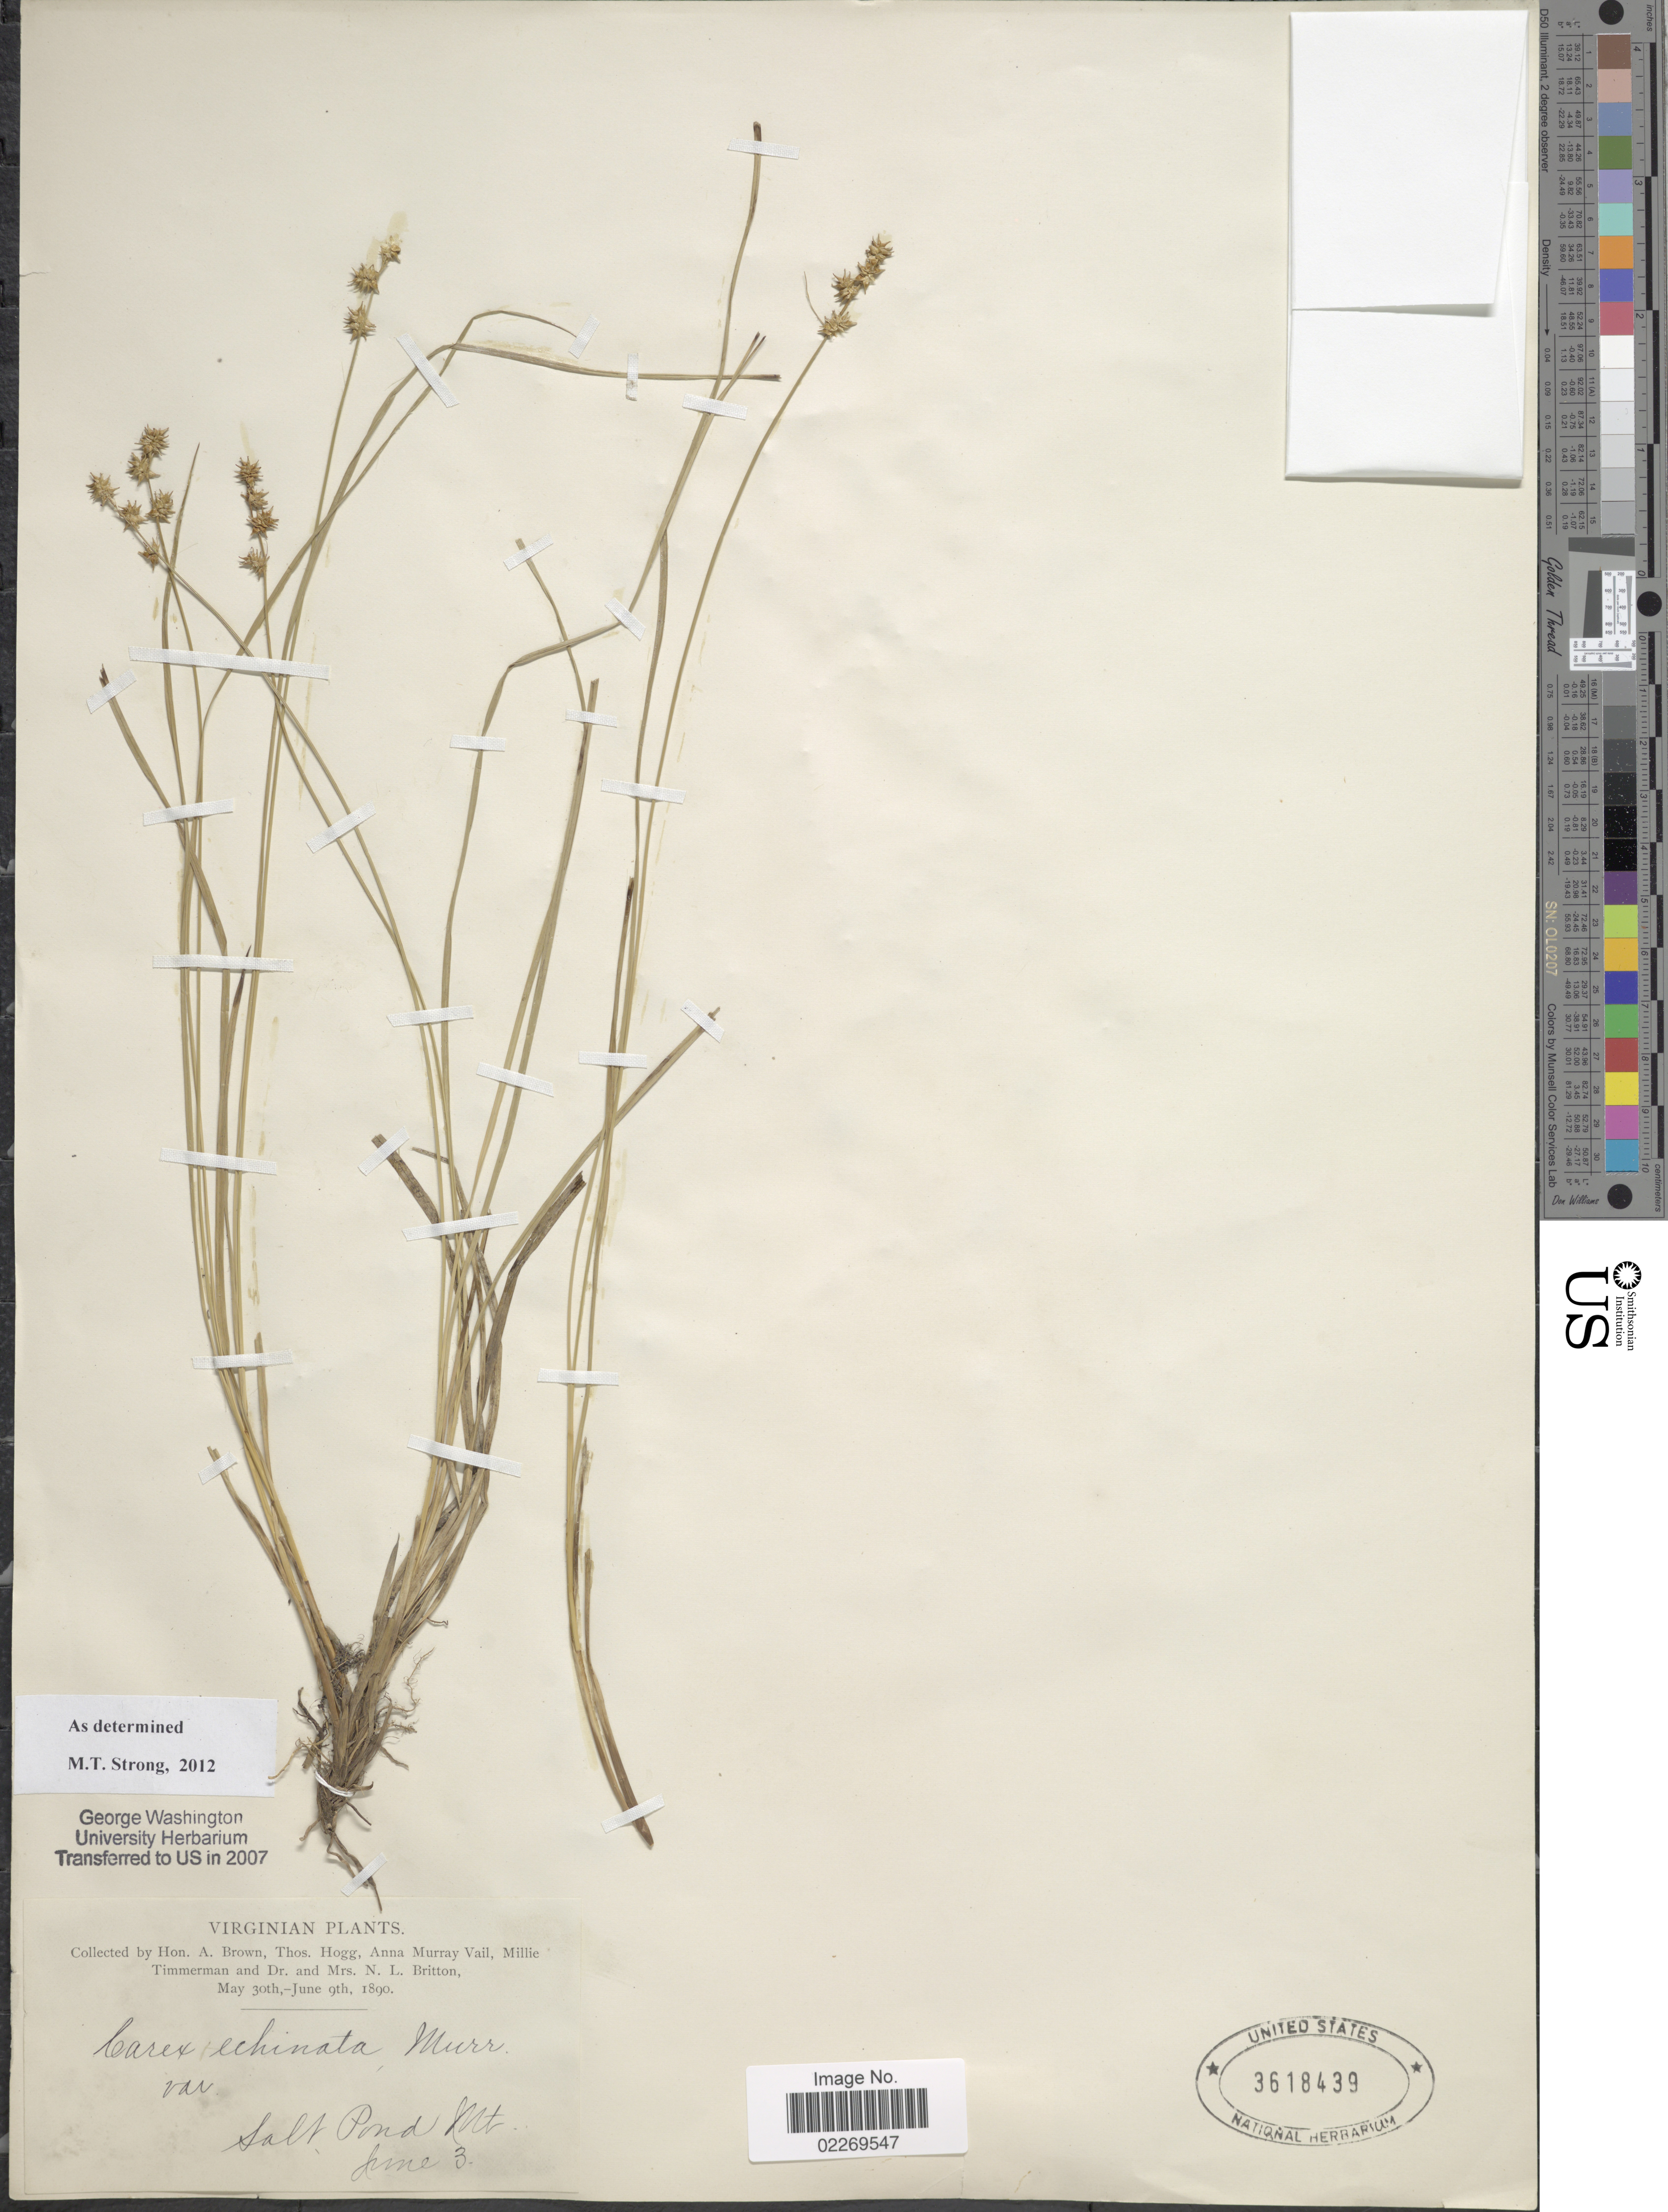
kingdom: Plantae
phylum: Tracheophyta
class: Liliopsida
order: Poales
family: Cyperaceae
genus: Carex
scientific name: Carex echinata subsp. echinata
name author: Murray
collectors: H. A. Brown, T. Hogg, A. Vail, M. Timmerman & et al.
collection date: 1890-06-03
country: United States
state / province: Virginia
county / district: Giles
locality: Salt Pond Mt.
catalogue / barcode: US 3618439